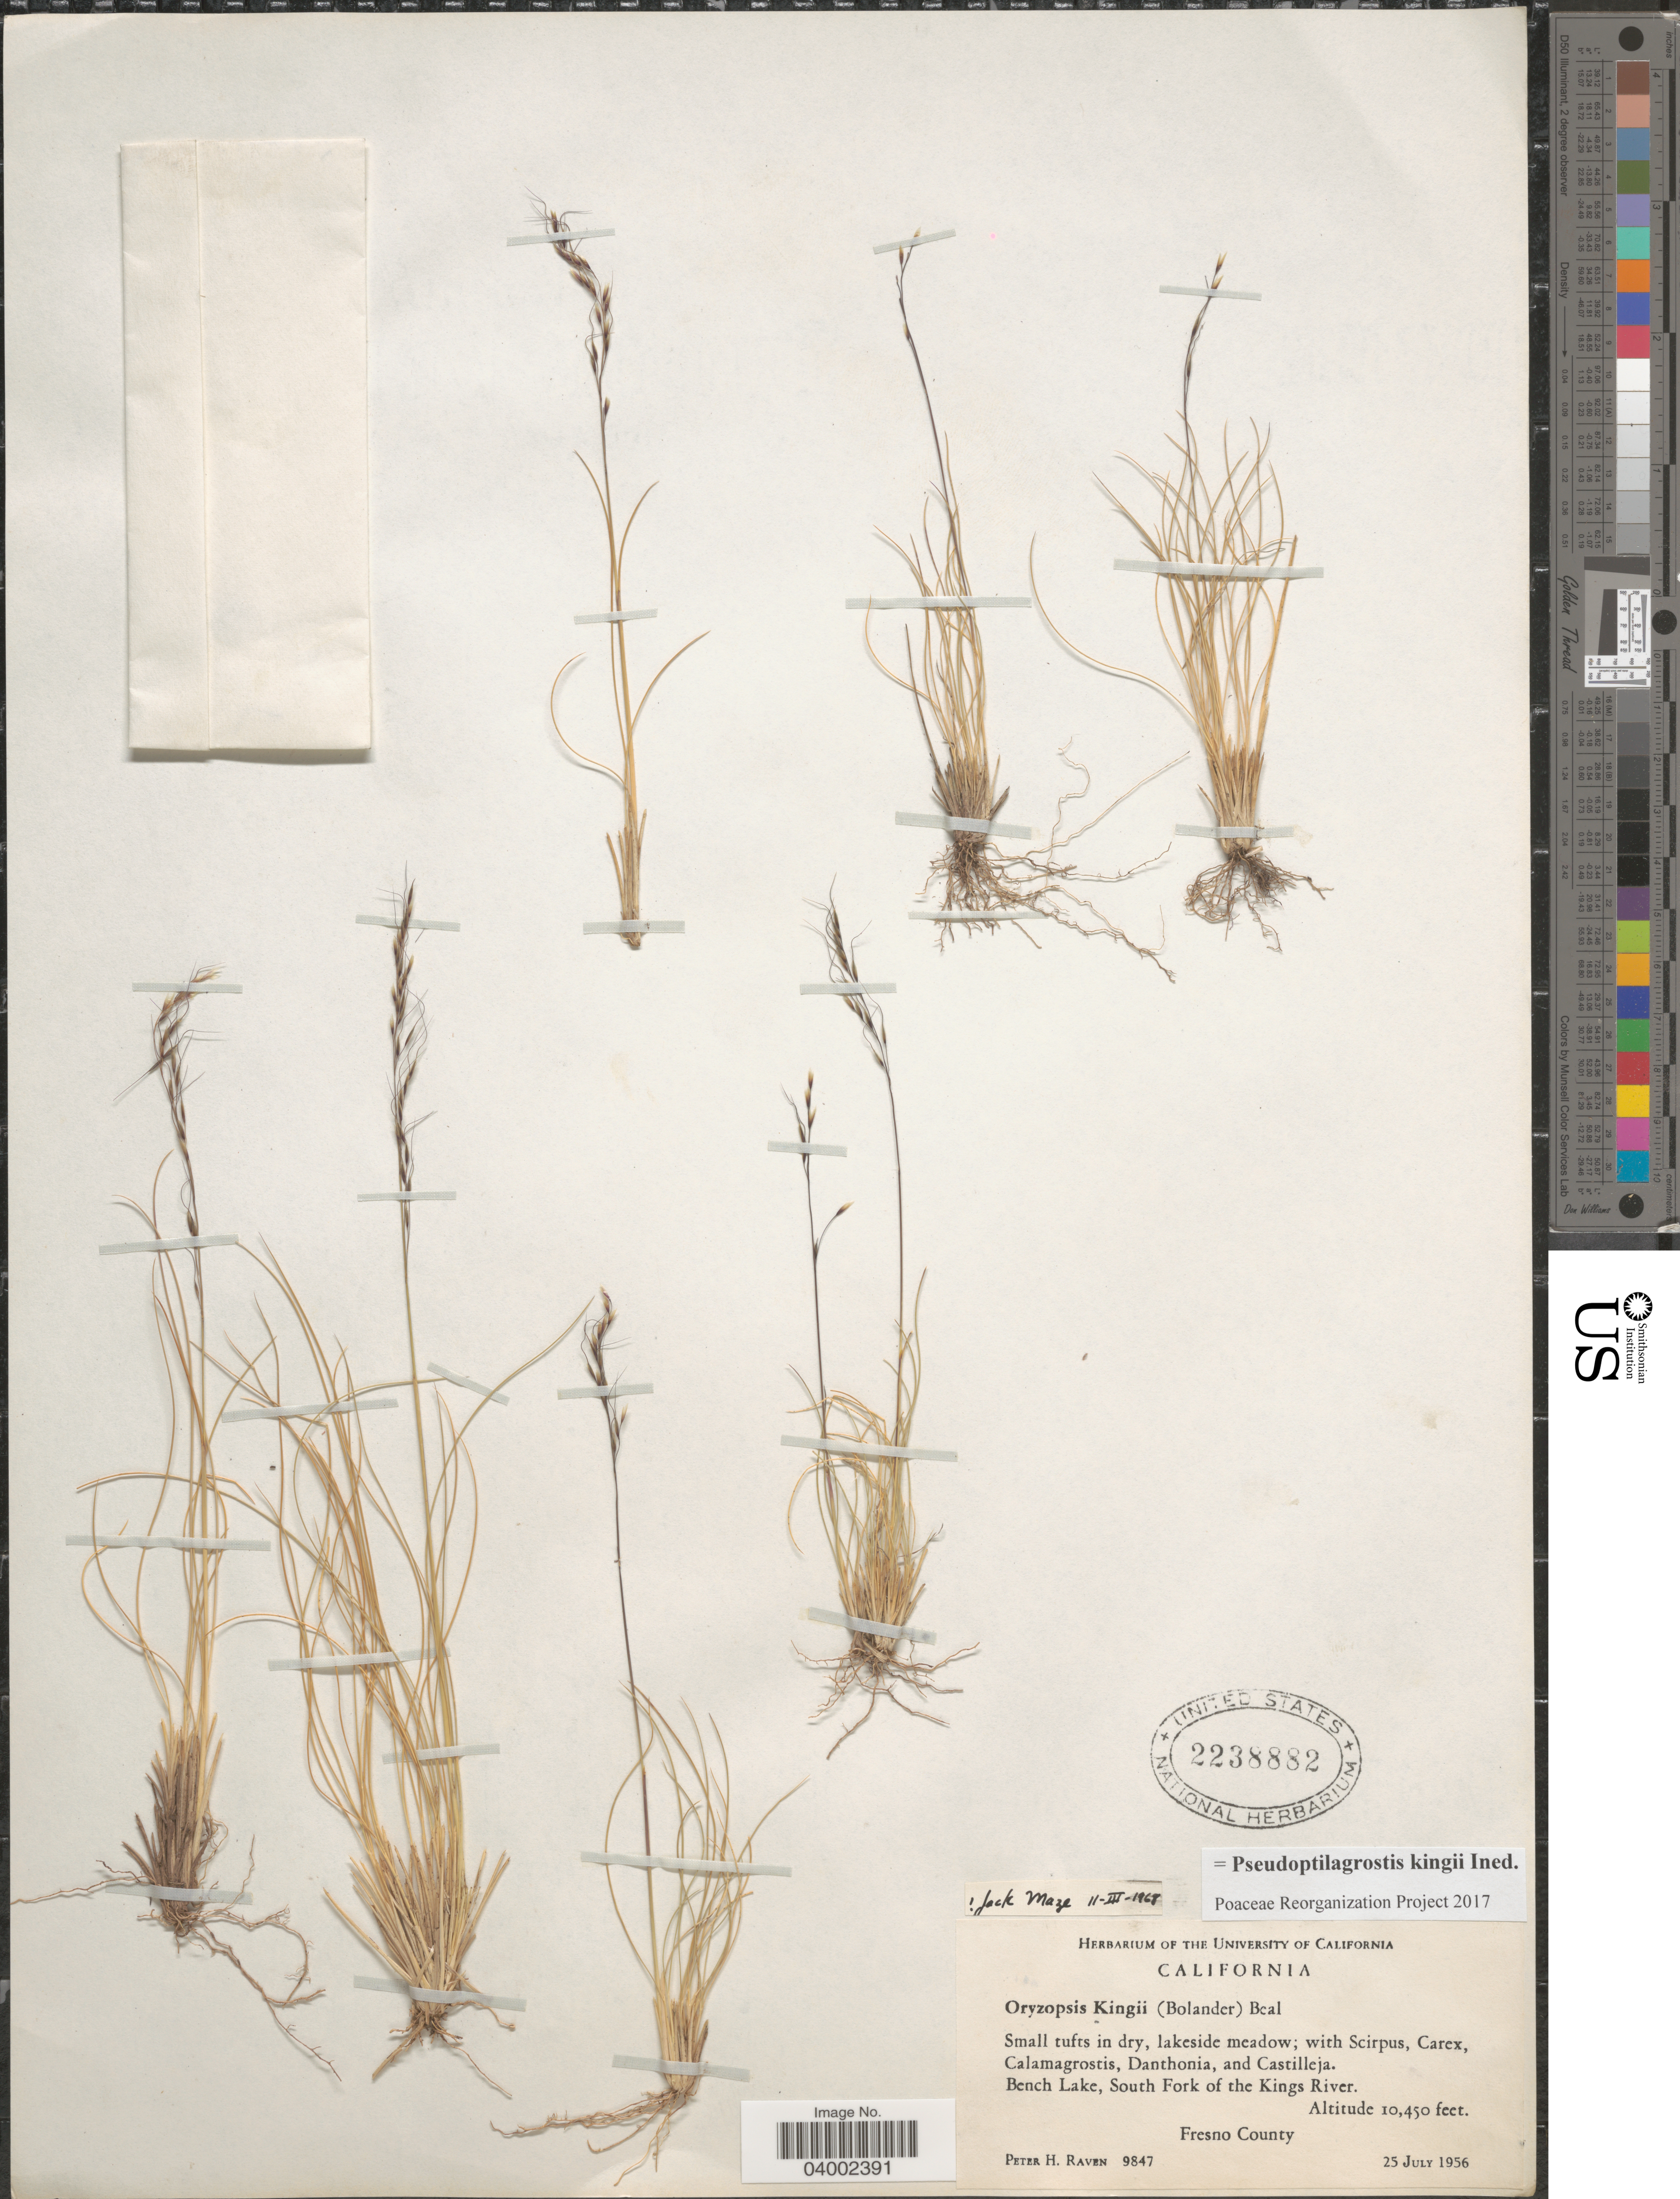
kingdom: Plantae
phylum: Tracheophyta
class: Liliopsida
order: Poales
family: Poaceae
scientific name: Pseudoptilagrostis kingii ined.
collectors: P. Raven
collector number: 9847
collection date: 1956-07-25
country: United States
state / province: California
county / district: Fresno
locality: Small tufts in dry, lakeside meadow; Bench Lake, South Fork of the Kings River. Fresno County.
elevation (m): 3185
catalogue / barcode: US 2238882